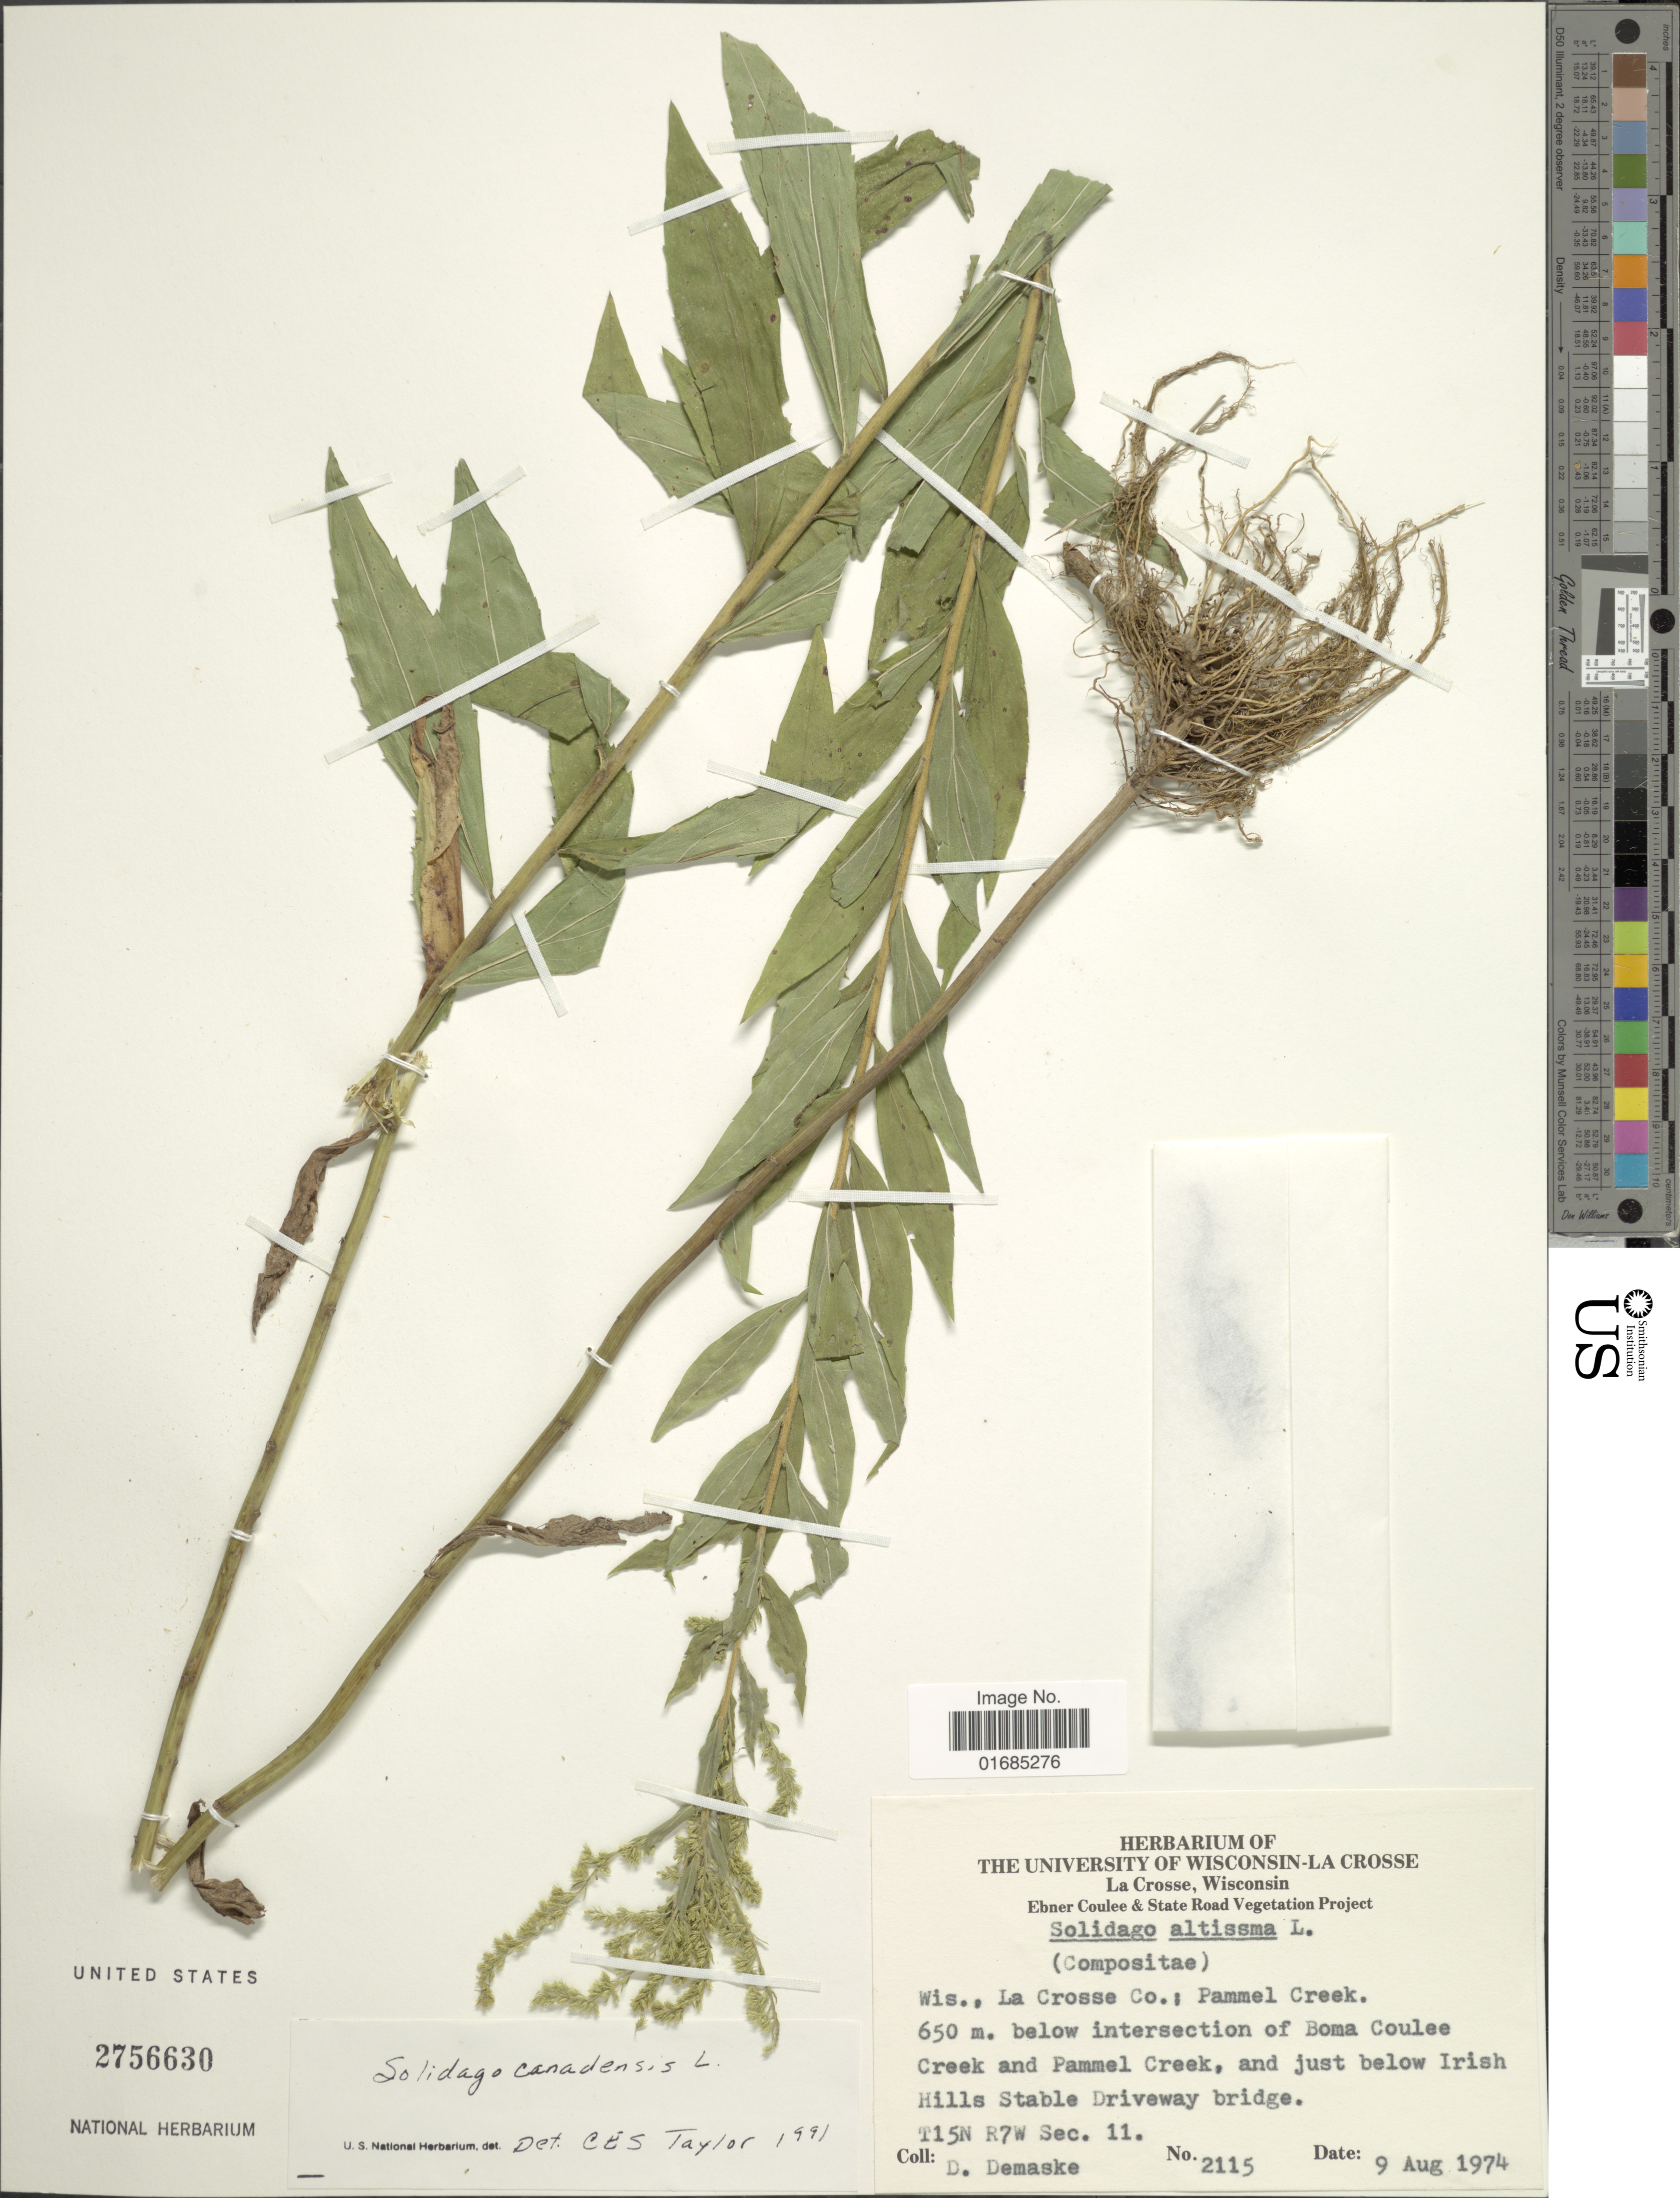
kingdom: Plantae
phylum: Tracheophyta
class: Magnoliopsida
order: Asterales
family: Asteraceae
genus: Solidago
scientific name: Solidago canadensis var. canadensis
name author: L.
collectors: D. Demaske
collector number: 2115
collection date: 1974-08-09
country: United States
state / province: Wisconsin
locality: La Crosse Co.; Pammel Creek, 650 m. below intersection of Boma XCoulle Creek and Pammel Creek, and just below Irish Hills Stable Driveway bridge, T15N R7W Sec. 11.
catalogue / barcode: US 2756630